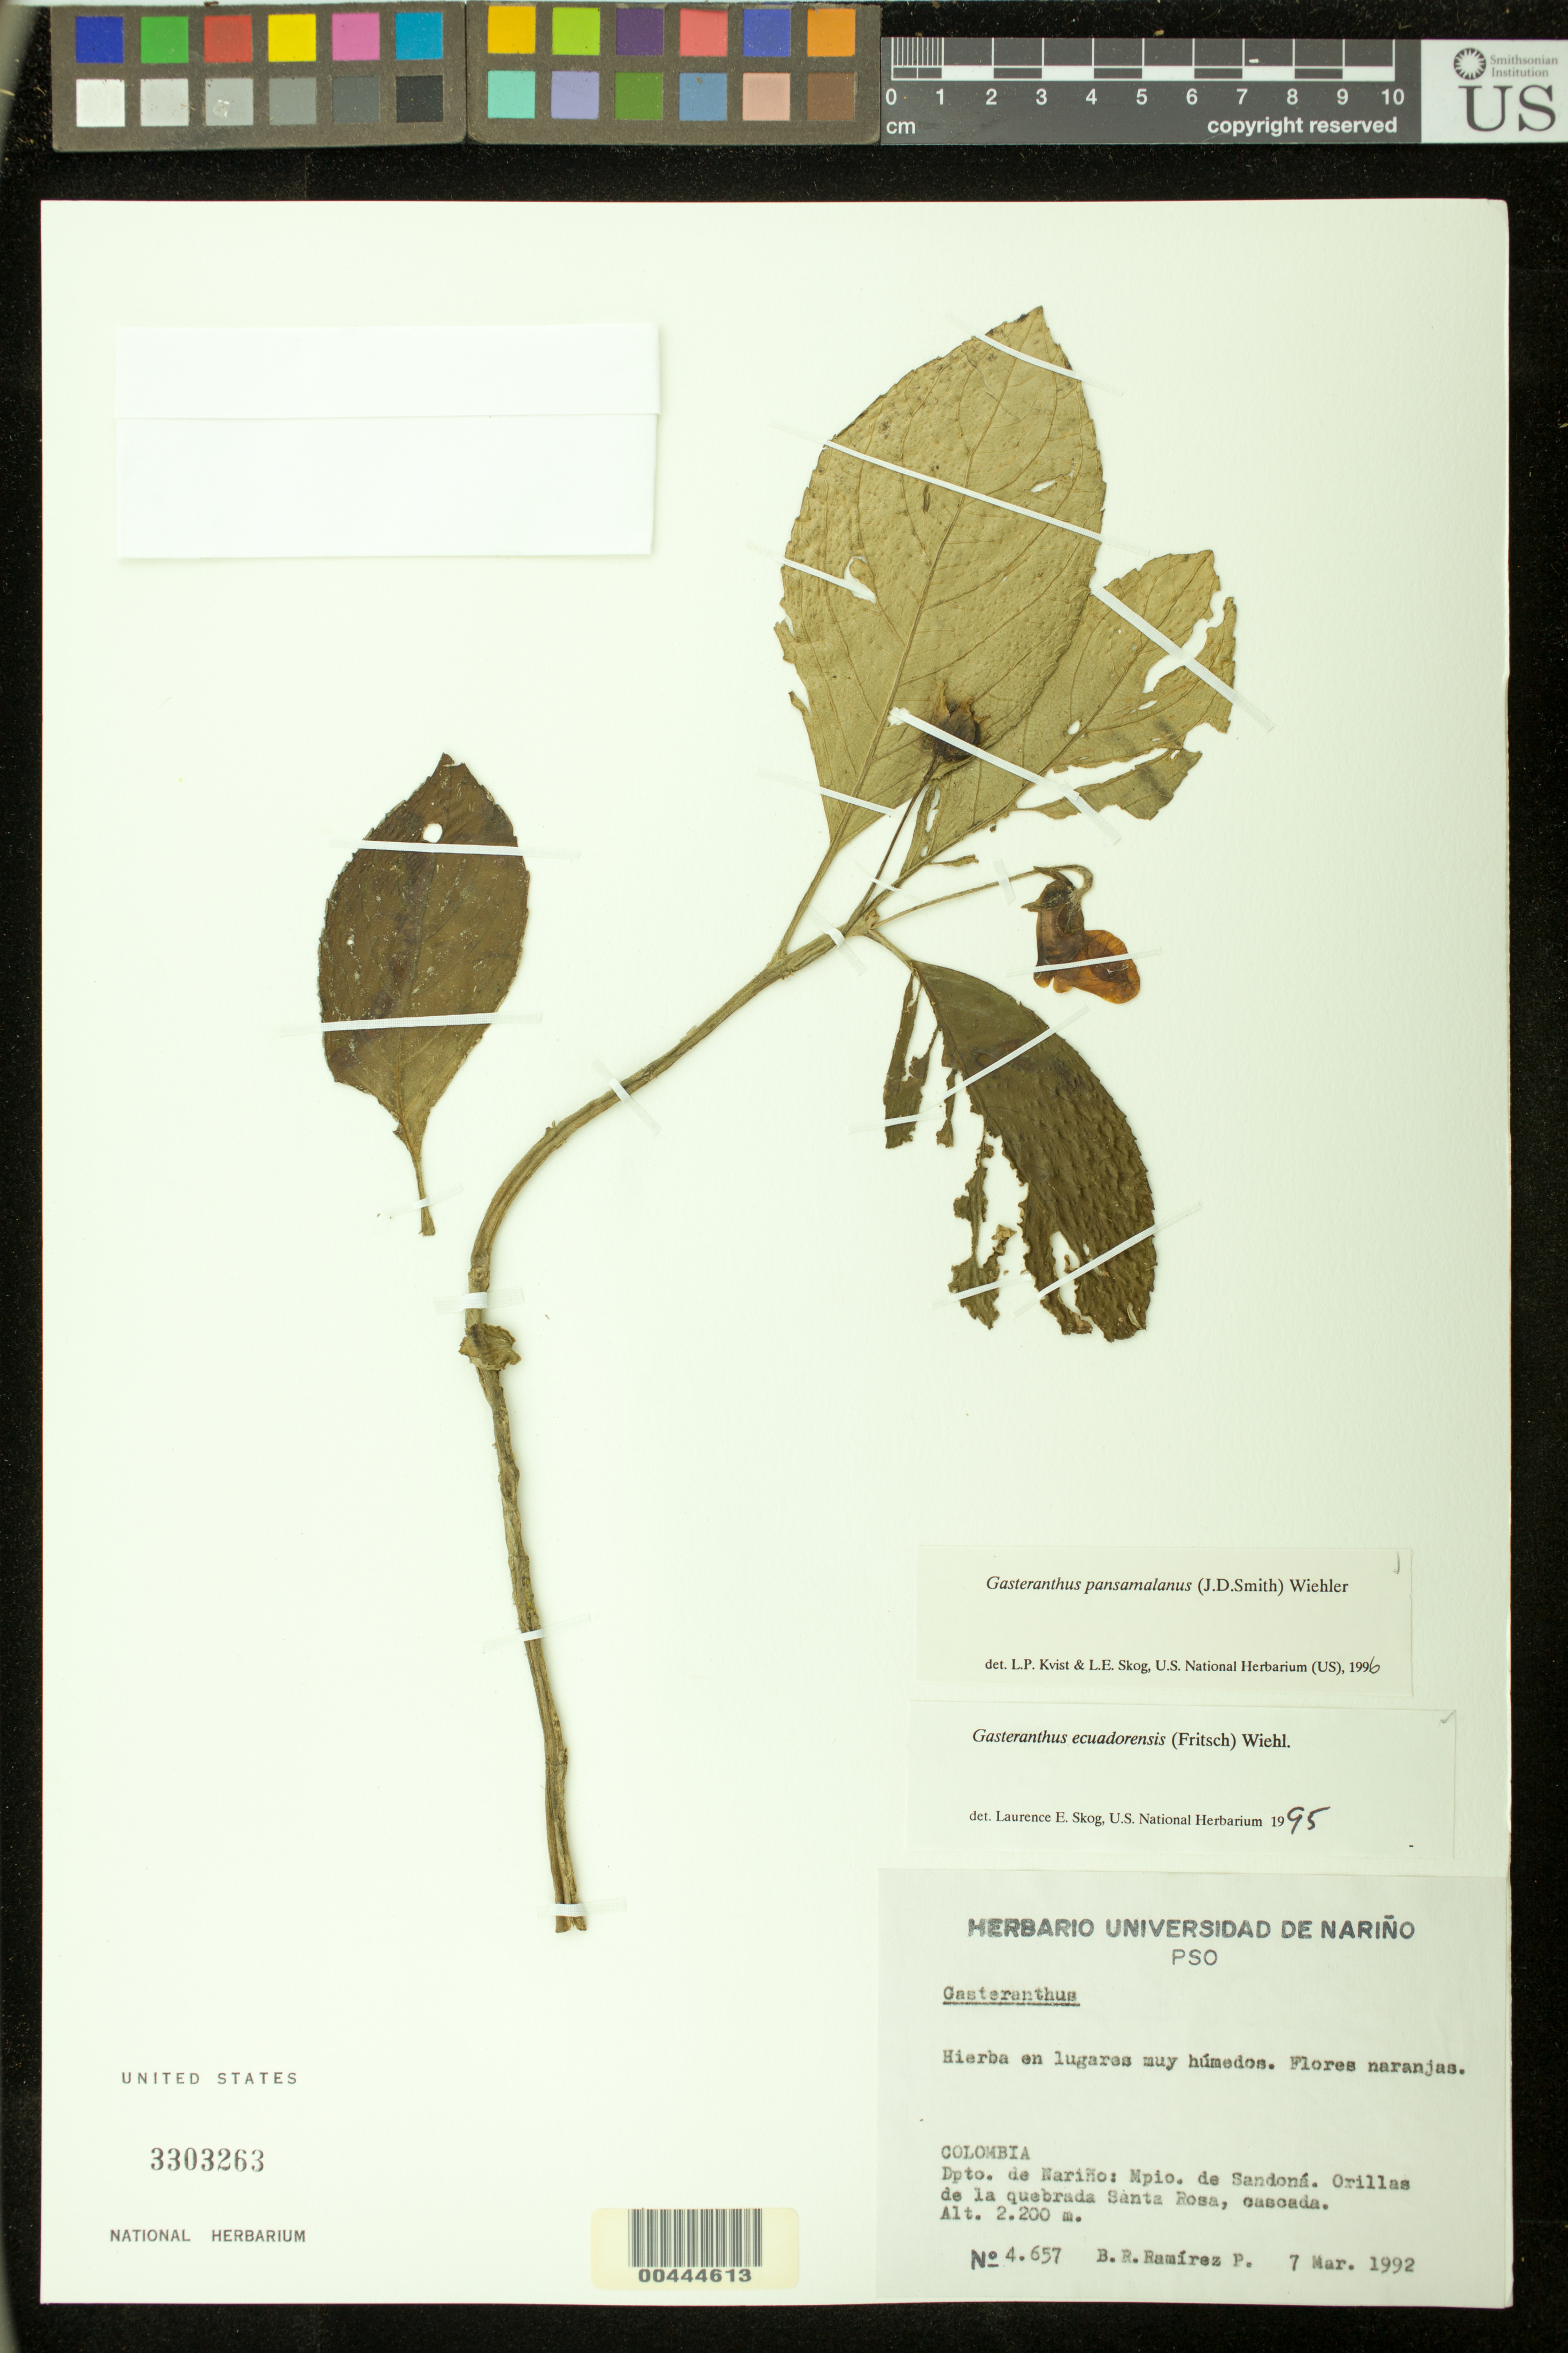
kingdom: Plantae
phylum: Tracheophyta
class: Magnoliopsida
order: Lamiales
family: Gesneriaceae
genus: Gasteranthus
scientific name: Gasteranthus pansamalanus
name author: (Donn. Sm.) Wiehler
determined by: Skog, Laurence E.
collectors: B. R. Ramirez P.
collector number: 4657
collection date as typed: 07 Mar 1992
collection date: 1992-03-07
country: Colombia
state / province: Nariño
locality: Mpio. de Sandoná, orillas de la quebrada Santa Rosa, cascada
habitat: En lugares muy húmedos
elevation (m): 2200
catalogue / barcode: US 3303263